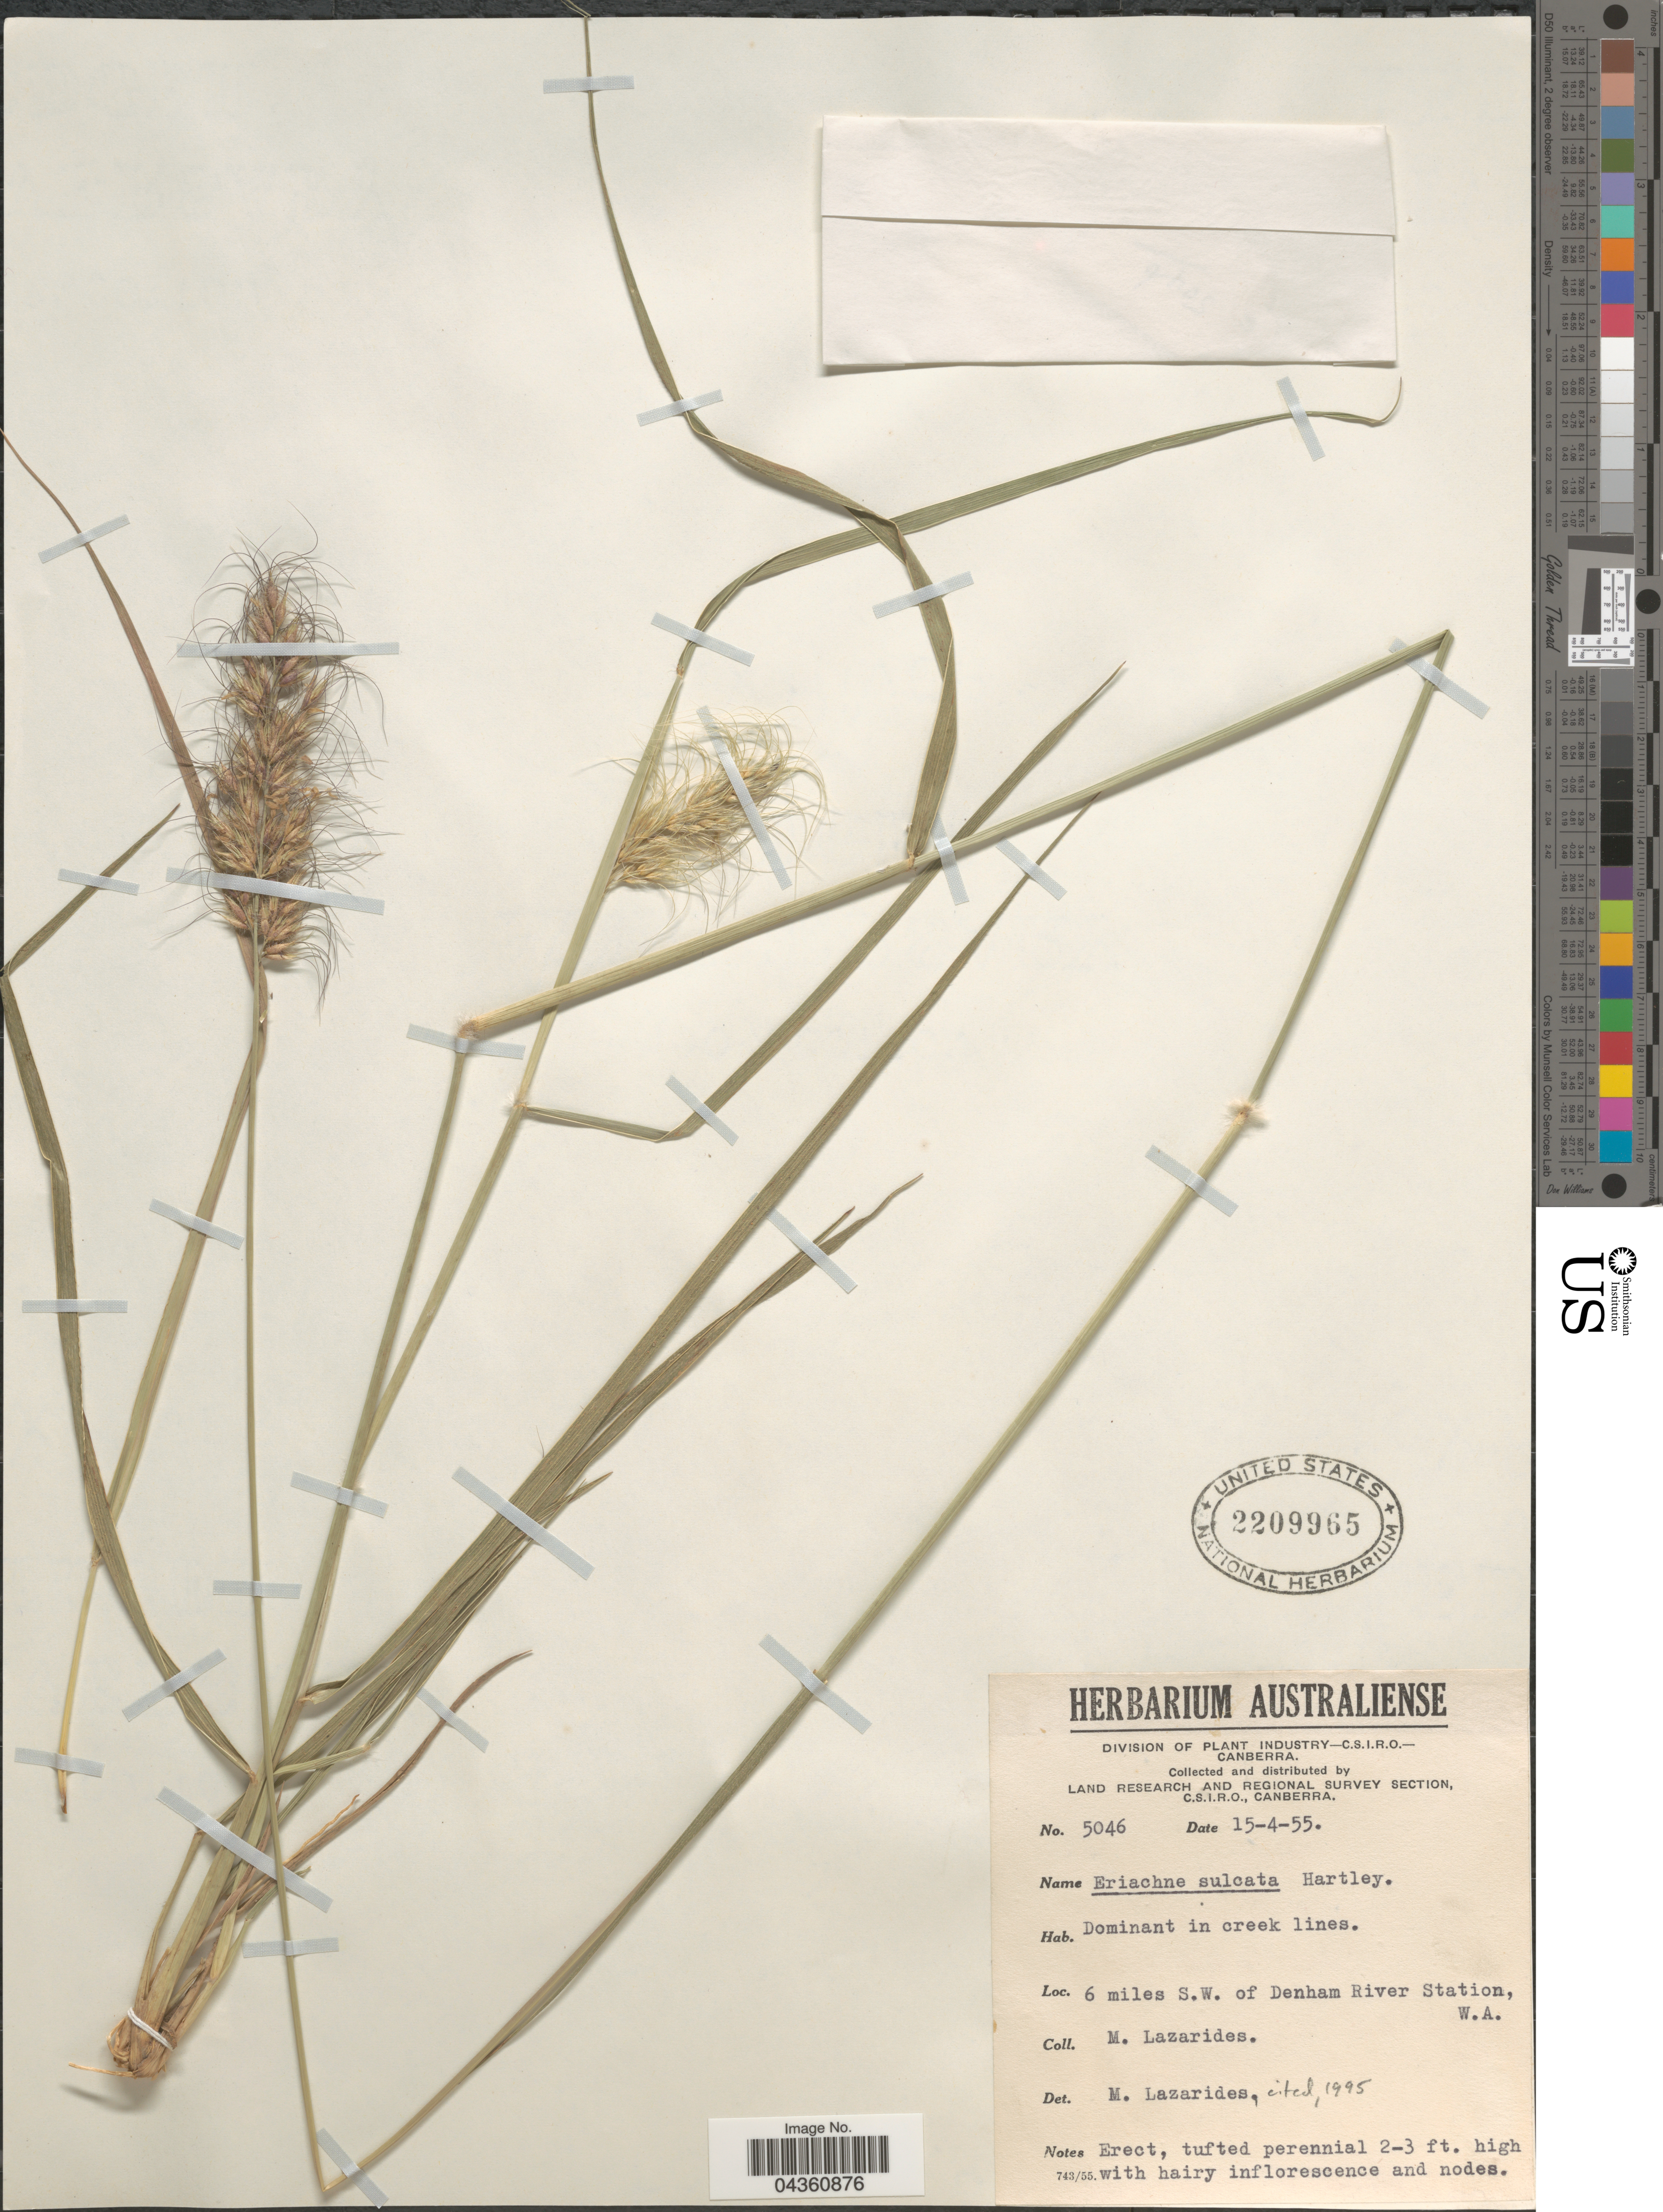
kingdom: Plantae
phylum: Tracheophyta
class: Liliopsida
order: Poales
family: Poaceae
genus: Eriachne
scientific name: Eriachne sulcata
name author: Hartley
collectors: M. Lazarides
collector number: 5046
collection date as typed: Transcribed d/m/y: 15/4/55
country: Australia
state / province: Western Australia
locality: Land Research and Regional Survey Section. 6 miles S.W. of Denham River Station.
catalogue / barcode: US 2209965